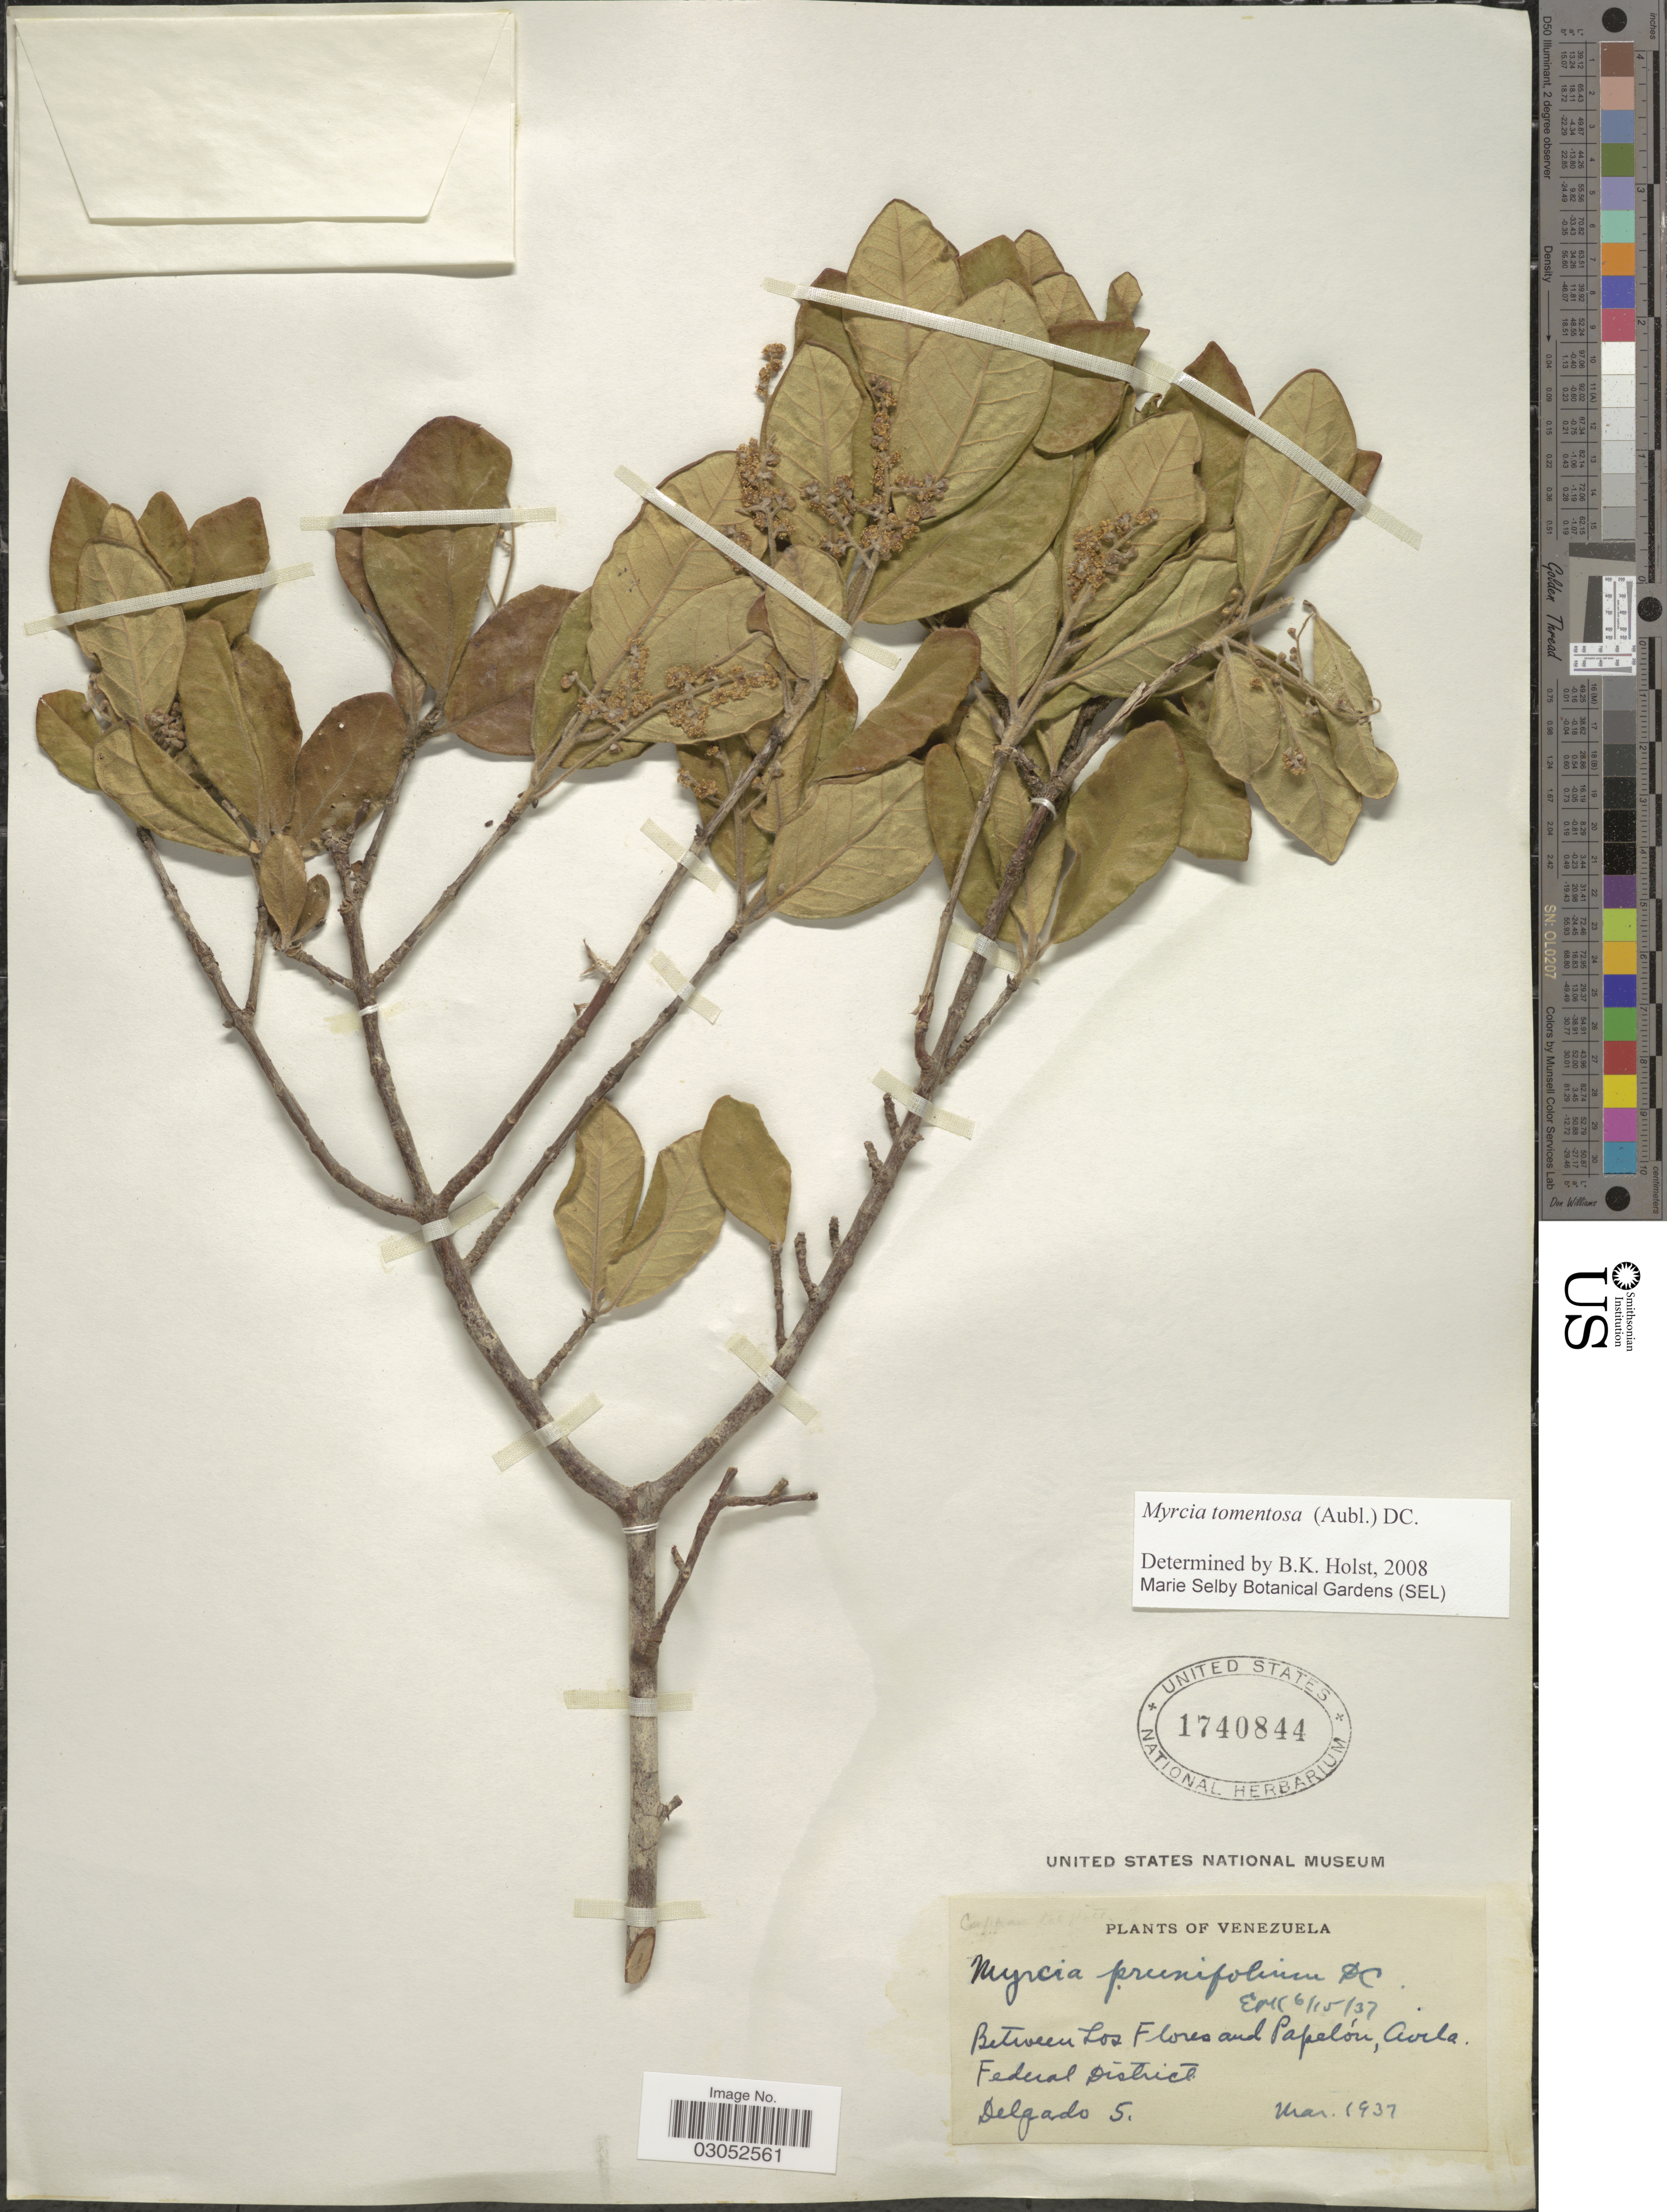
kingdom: Plantae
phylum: Tracheophyta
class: Magnoliopsida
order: Myrtales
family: Myrtaceae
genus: Myrcia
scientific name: Myrcia tomentosa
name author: (Aubl.) DC.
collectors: Delgado, --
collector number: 5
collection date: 1937-03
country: Venezuela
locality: Between Los Flores and Papelón, Avila. Federal District.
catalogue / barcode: US 1740844